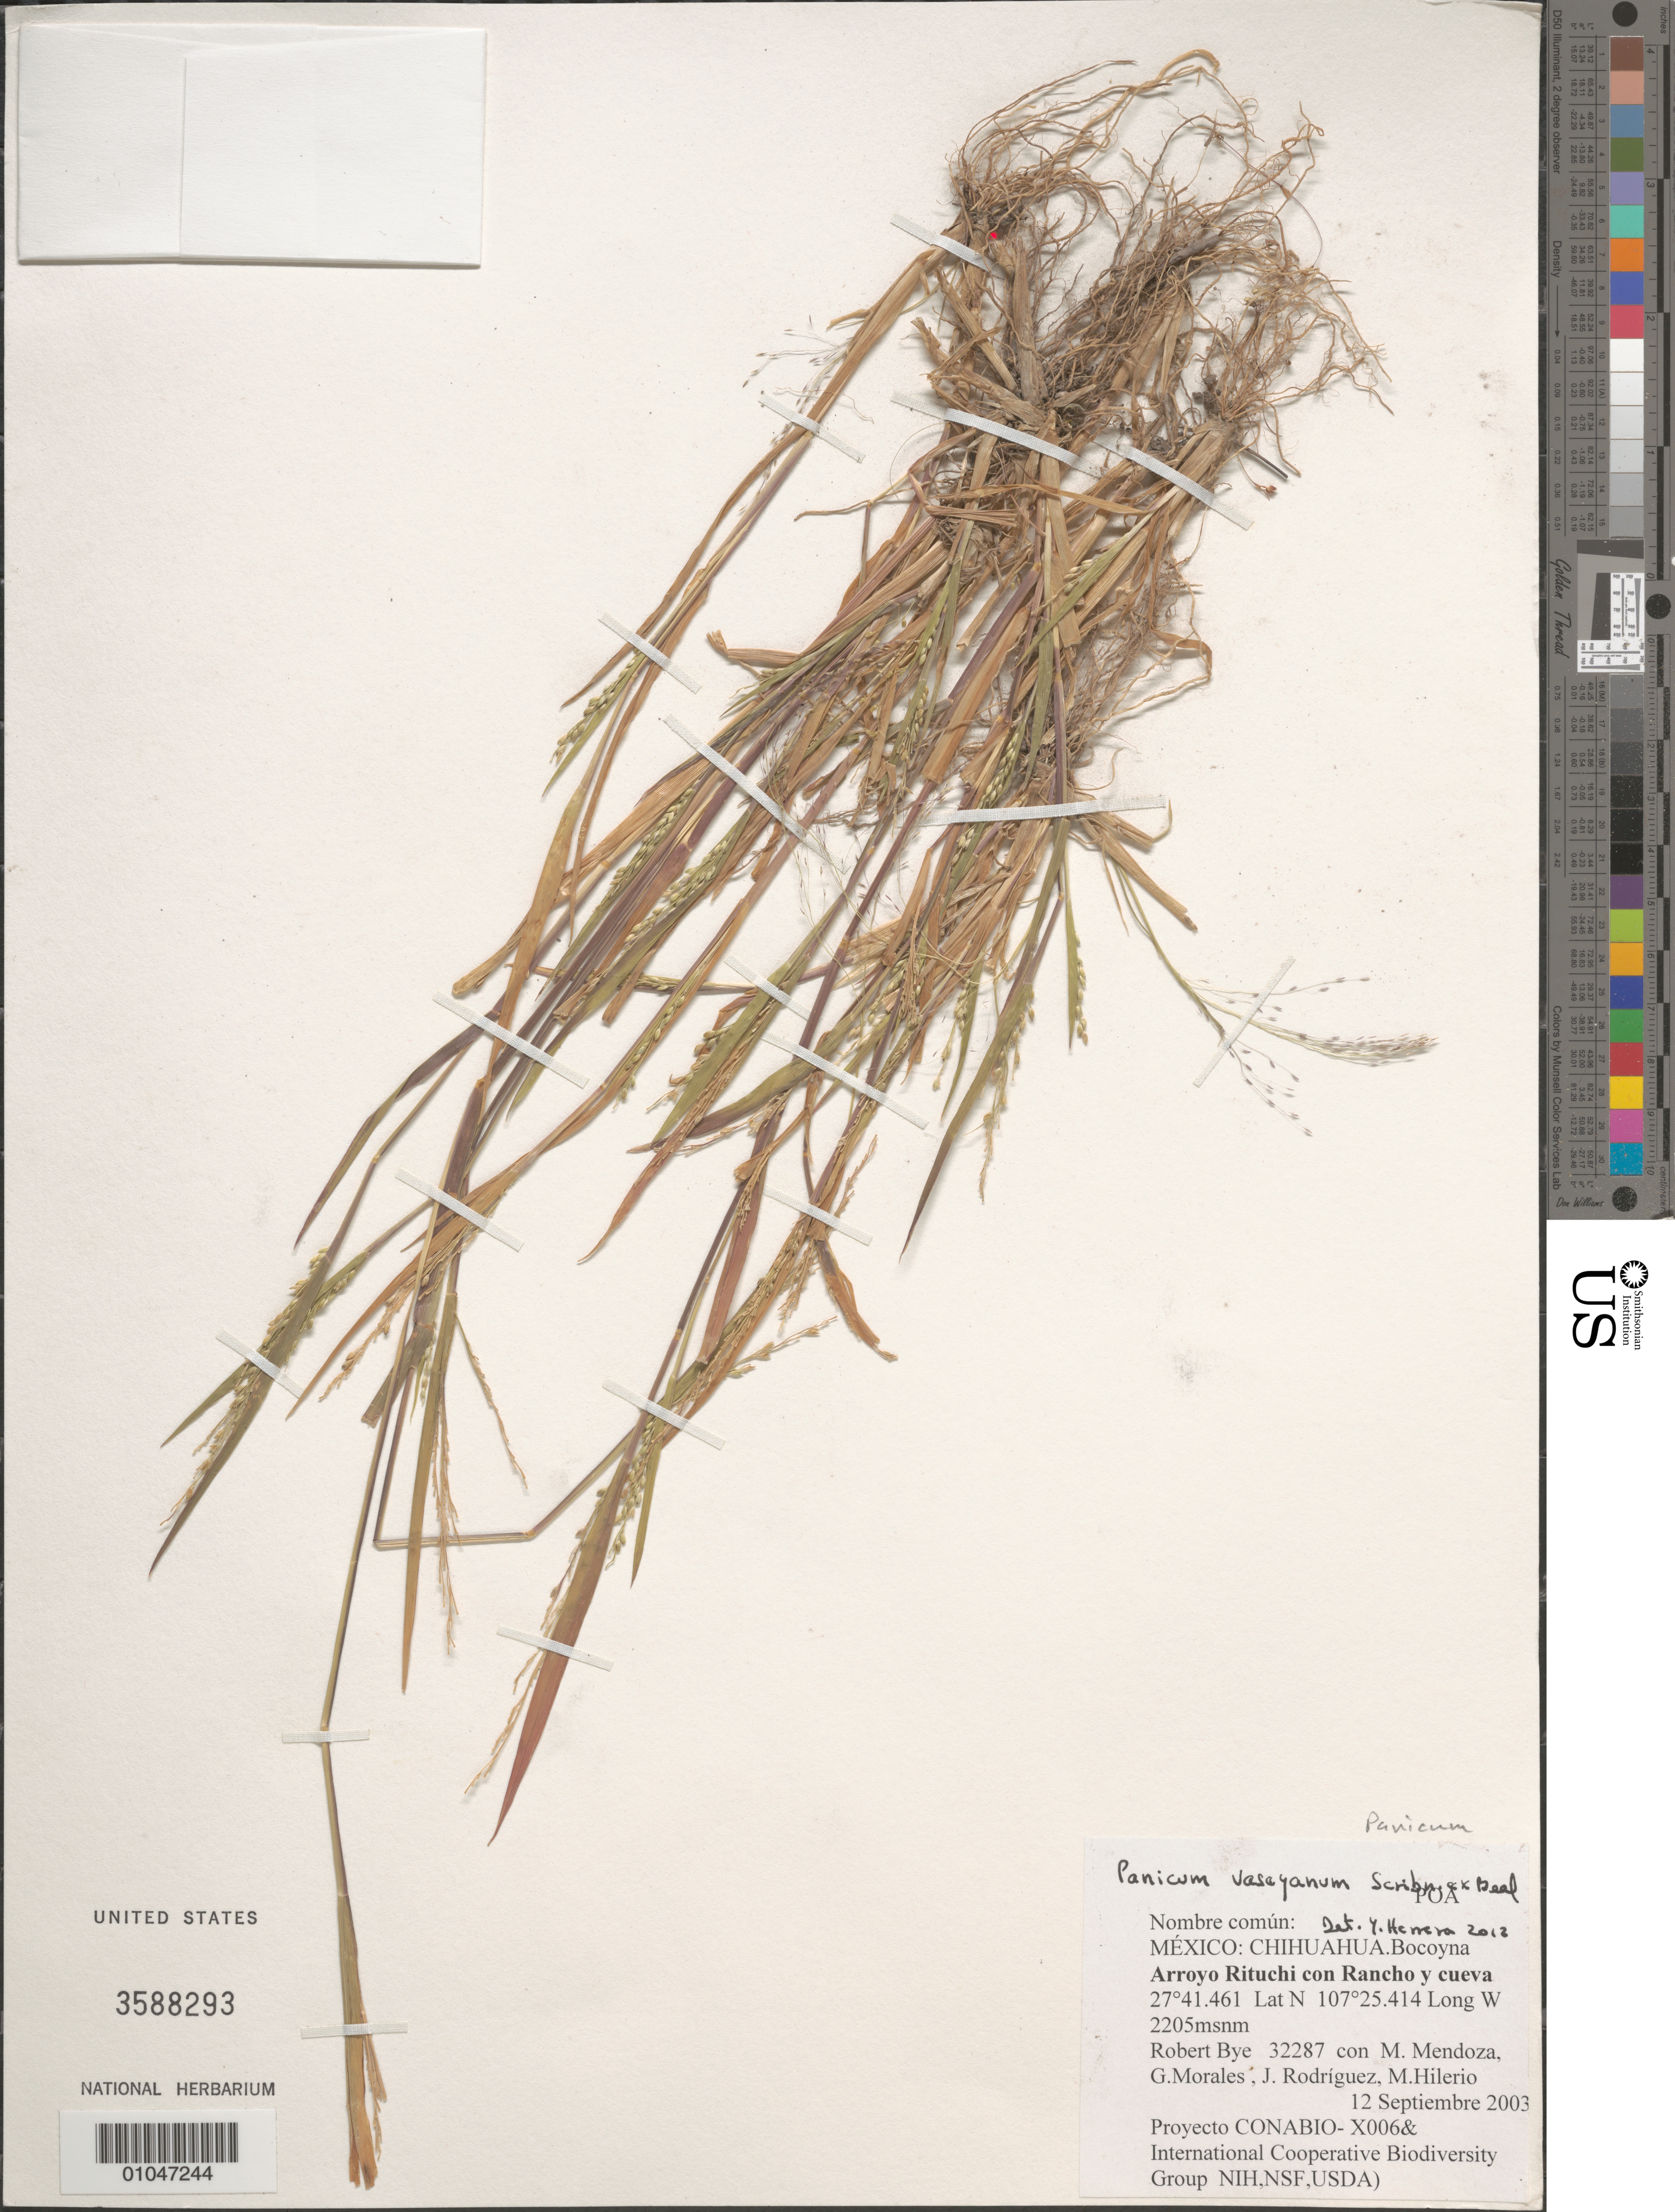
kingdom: Plantae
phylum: Tracheophyta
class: Liliopsida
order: Poales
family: Poaceae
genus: Panicum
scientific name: Panicum vaseyanum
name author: Scribn. ex W.J. Beal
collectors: R. A. Bye, M. Mendoza Garcia, G. Morales, J. Rodríguez & M. Hilerio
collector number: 32287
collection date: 2003-09-12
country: Mexico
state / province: Chihuahua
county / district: Bocoyna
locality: Arroyo Rituchi con Rancho y cueva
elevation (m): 2205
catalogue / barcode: US 3588293